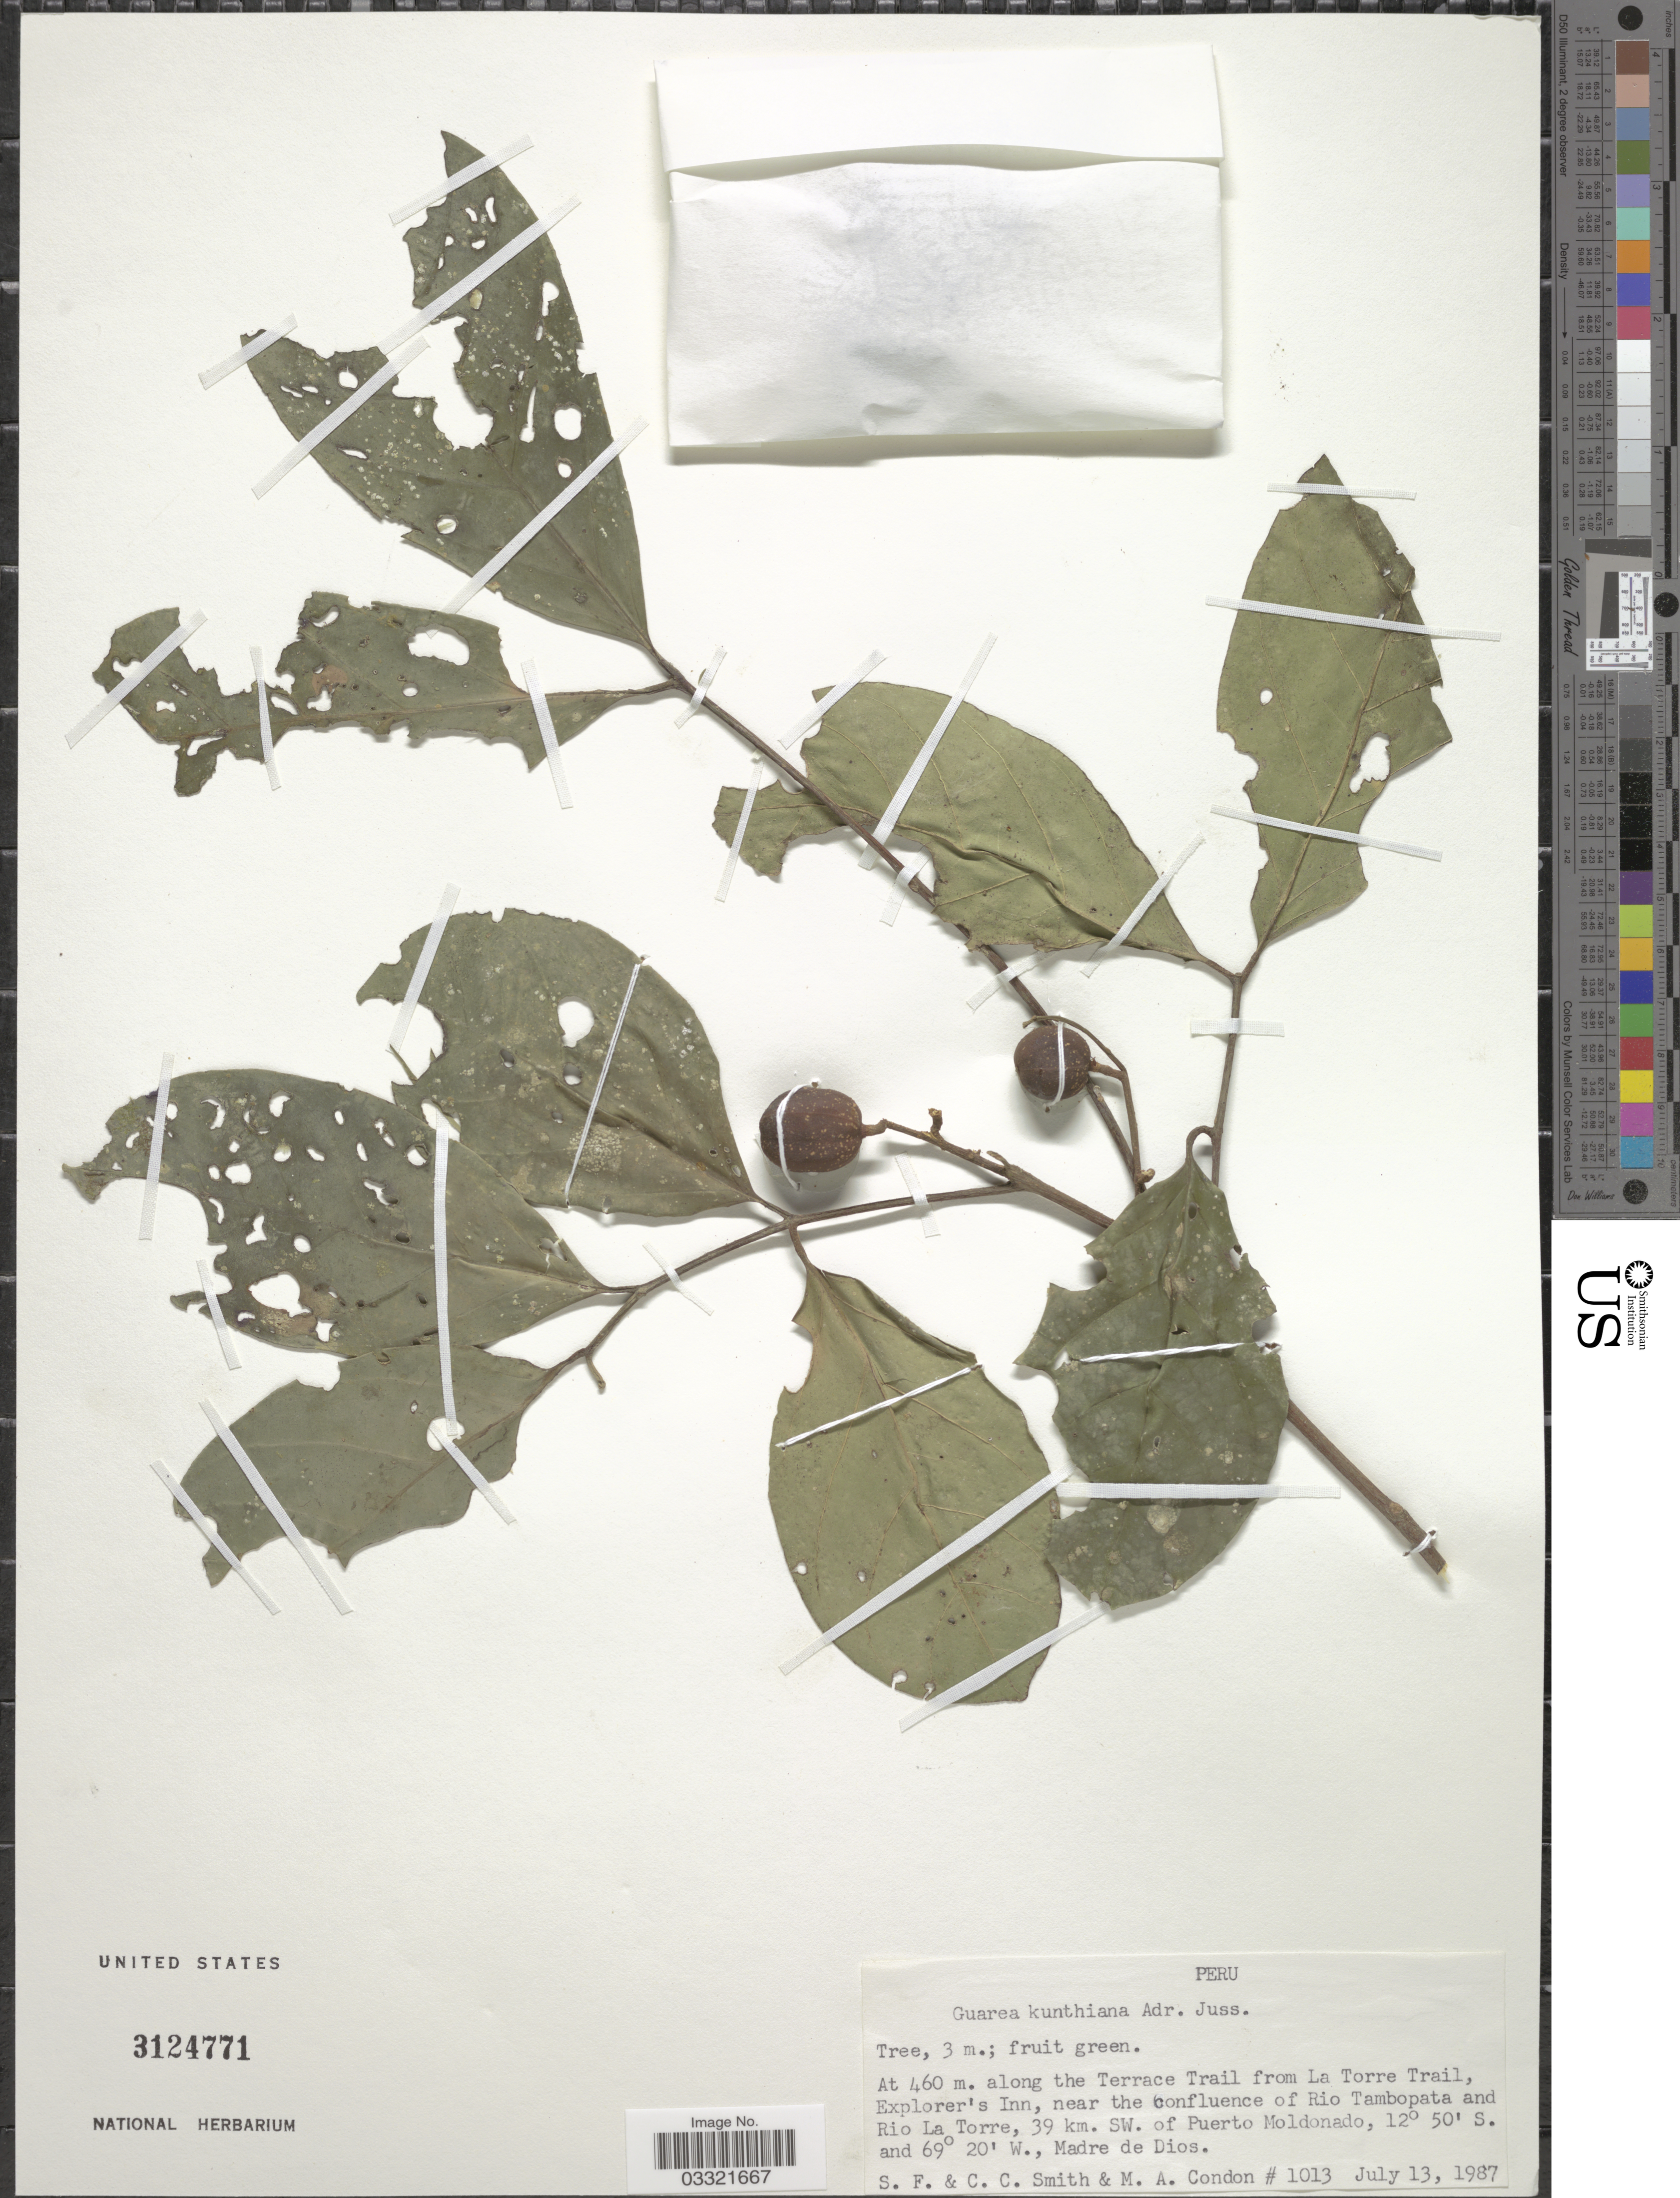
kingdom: Plantae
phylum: Tracheophyta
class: Magnoliopsida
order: Sapindales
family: Meliaceae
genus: Guarea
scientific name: Guarea kunthiana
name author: A. Juss.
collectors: S.F. Smith, C. C. Smith & M. Condon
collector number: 1013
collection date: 1987-07-13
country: Peru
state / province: Madre de Dios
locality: Along the Terrace Trail from La Torre Trail, Explorer's Inn, near the confluence of Rio Tambopata and Rio La Torre, 39 km. SW. of Puerto Moldonado.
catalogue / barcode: US 3124771